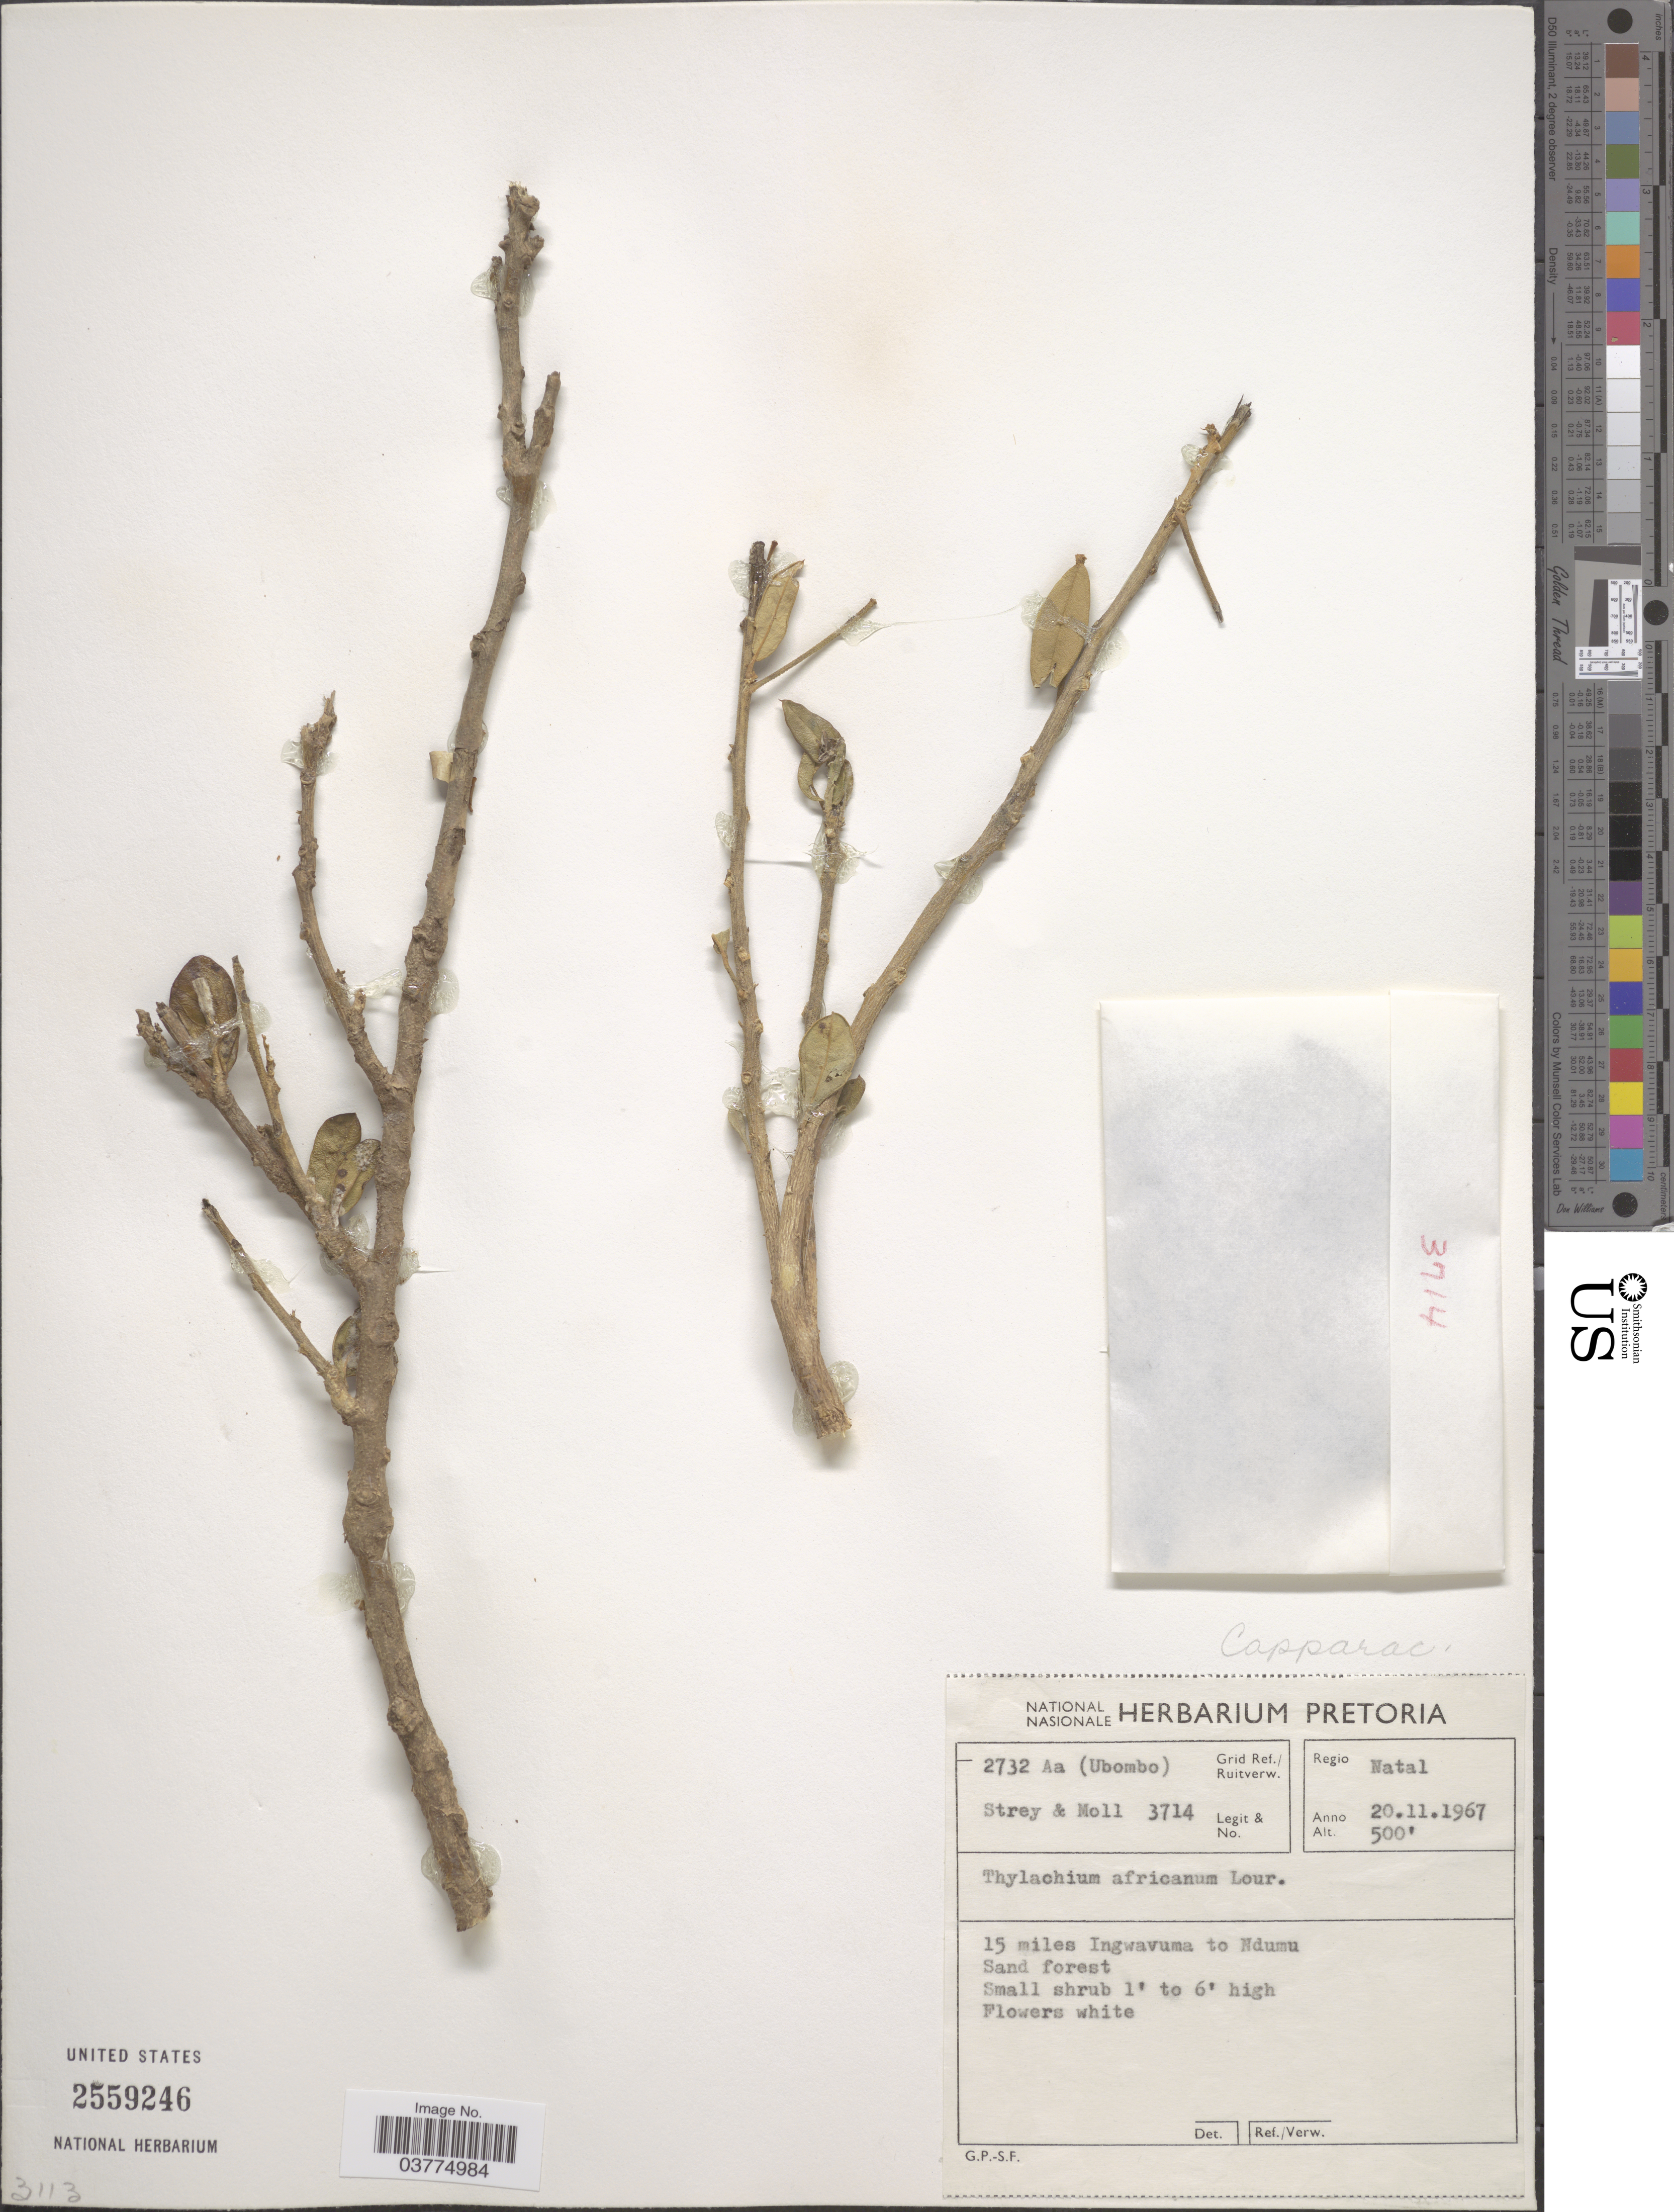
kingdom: Plantae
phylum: Tracheophyta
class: Magnoliopsida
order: Brassicales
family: Capparaceae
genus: Thilachium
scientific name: Thilachium africanum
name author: Lour.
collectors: -. Strey & -. Moll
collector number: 3714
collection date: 1967-11-20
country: South Africa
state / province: KwaZulu-Natal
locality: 2732 Aa (Ubombo) Grid Ref./Ruitverw., Regio Natal. 15 miles Ingwavuma to Ndumu.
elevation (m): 152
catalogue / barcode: US 2559246